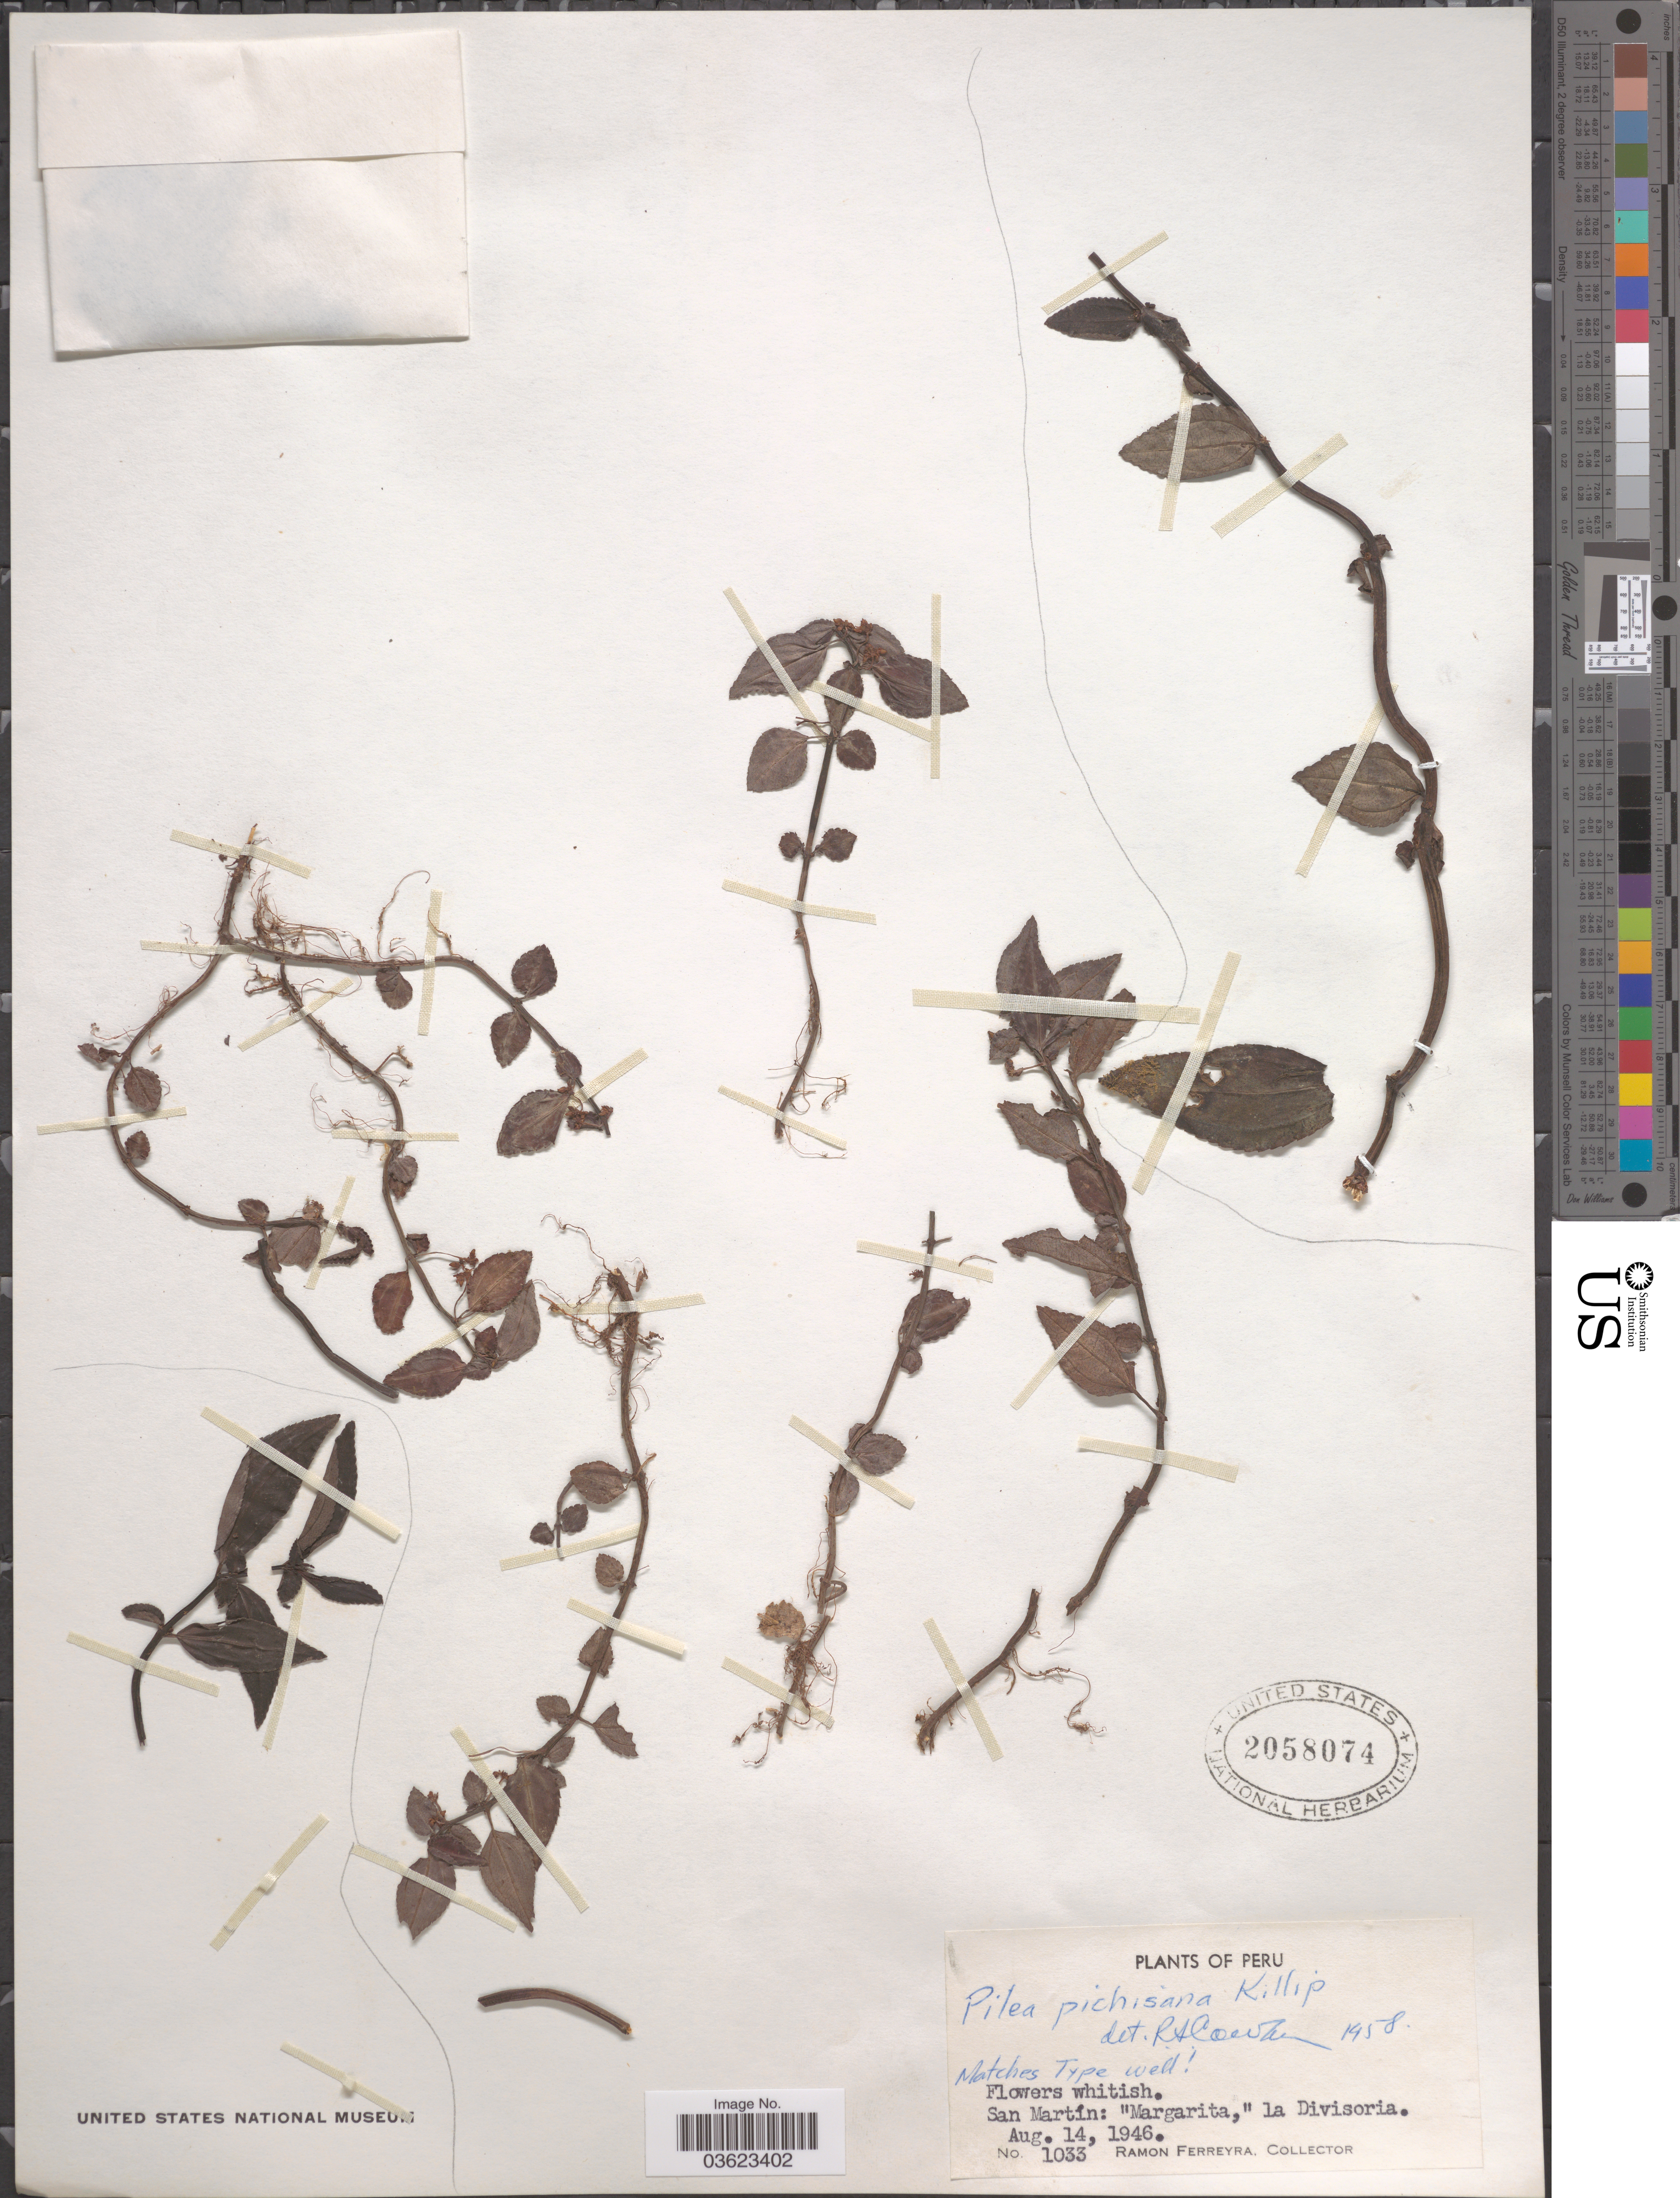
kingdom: Plantae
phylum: Tracheophyta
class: Magnoliopsida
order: Rosales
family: Urticaceae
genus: Pilea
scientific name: Pilea pichisana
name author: Killip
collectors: R. A. Ferreyra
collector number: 1033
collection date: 1946-08-14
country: Peru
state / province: San Martín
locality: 'Margarita,' la Divisoria.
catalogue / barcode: US 2058074